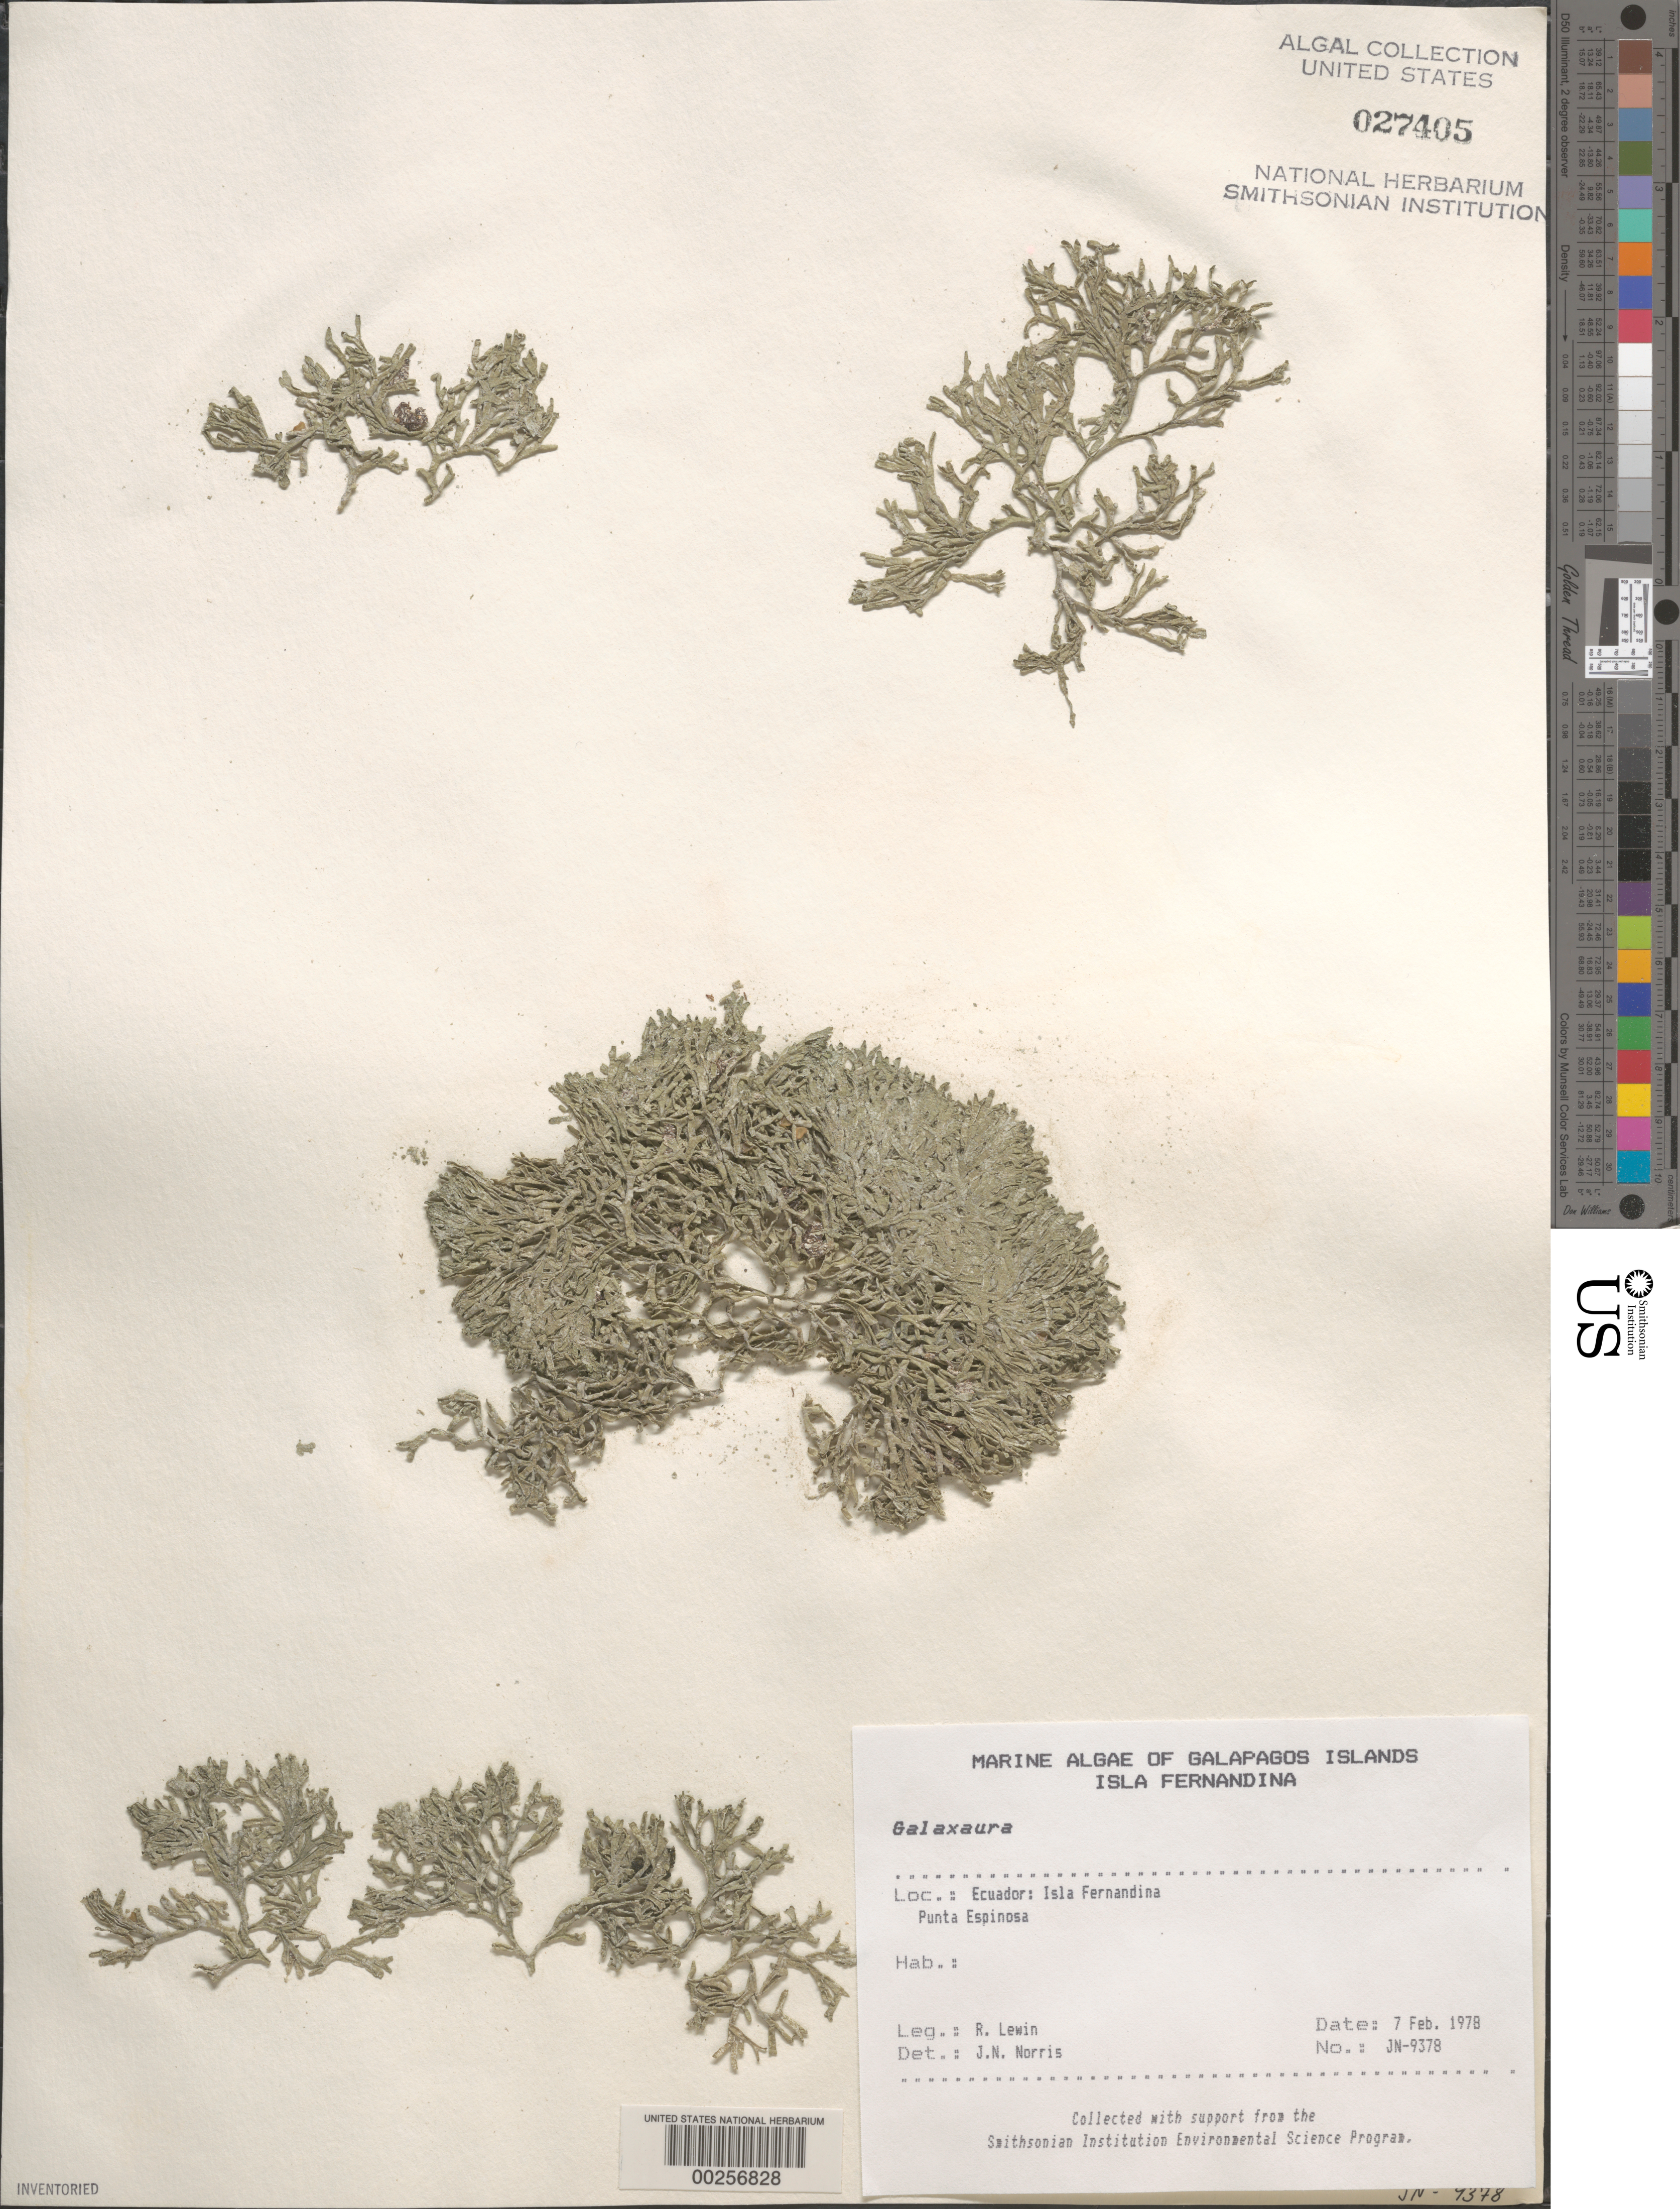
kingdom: Plantae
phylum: Rhodophyta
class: Florideophyceae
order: Nemaliales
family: Galaxauraceae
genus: Galaxaura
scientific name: Galaxaura sp.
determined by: Norris, James N.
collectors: R. Lewin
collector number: Jn-9378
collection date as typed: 07 Feb 1978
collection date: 1978-02-07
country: Ecuador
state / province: Colón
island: Fernandina [Narborough]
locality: Punta Espinosa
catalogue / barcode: US 27405